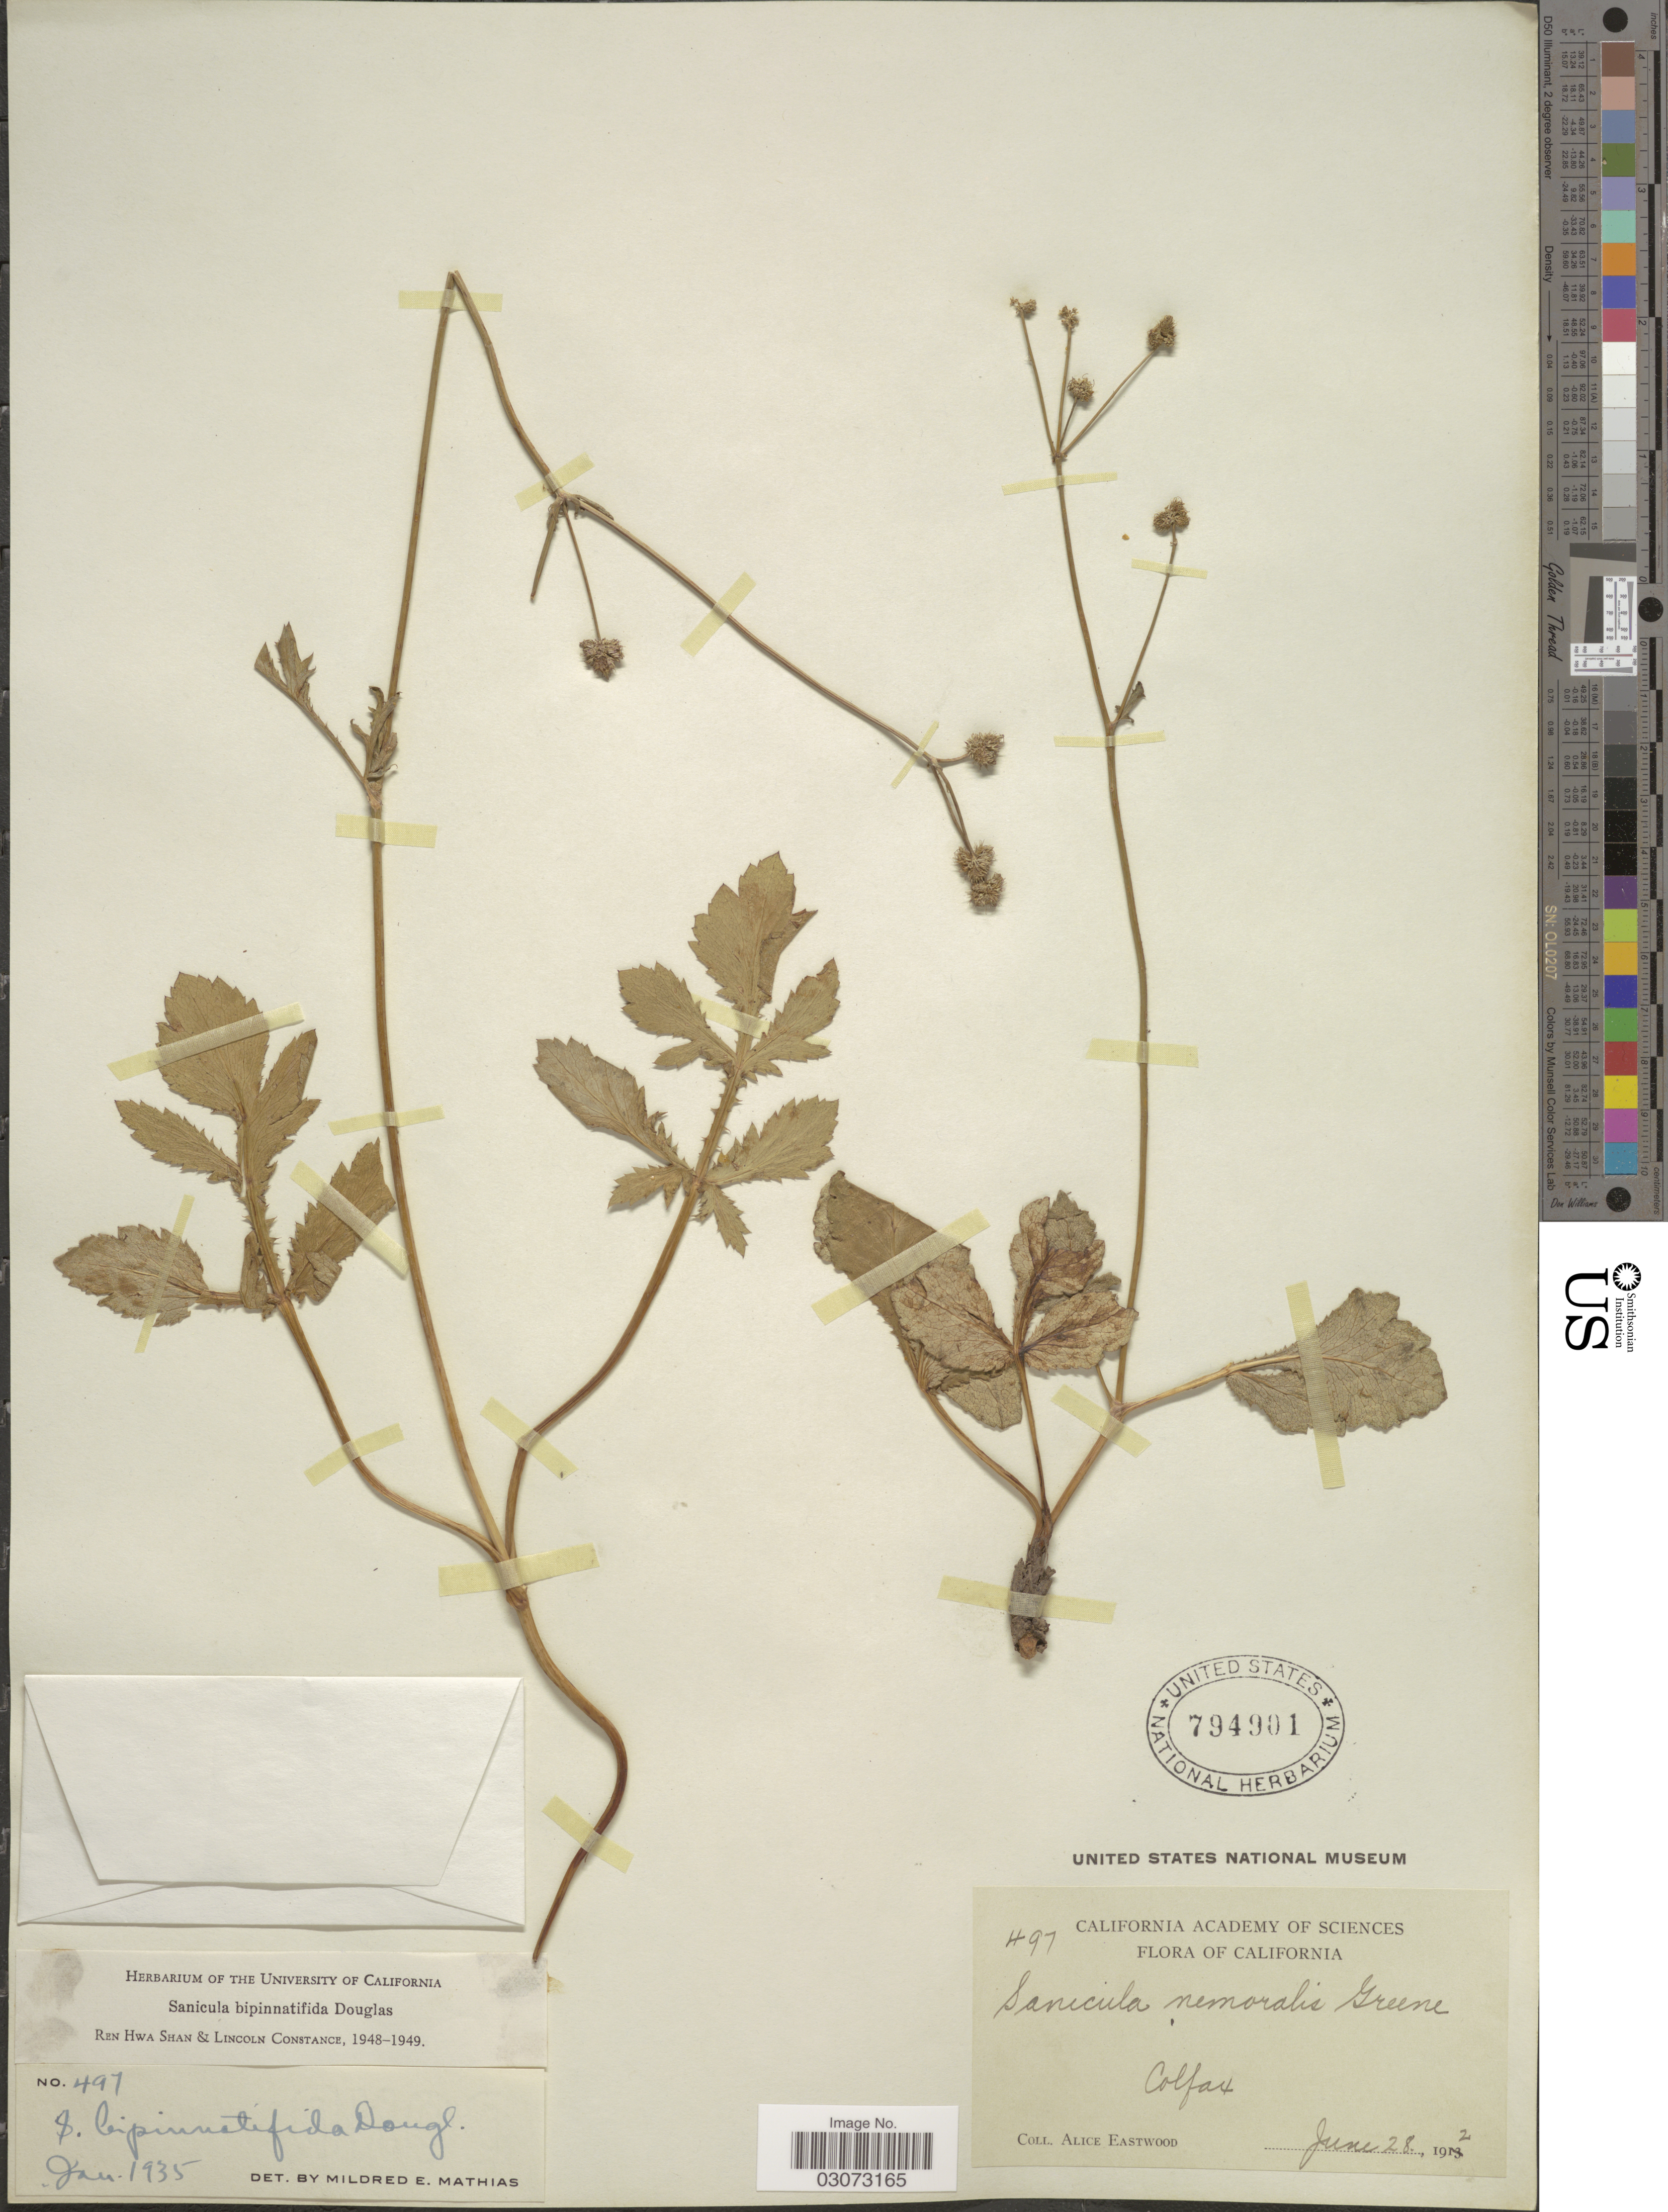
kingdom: Plantae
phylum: Tracheophyta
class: Magnoliopsida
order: Apiales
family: Apiaceae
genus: Sanicula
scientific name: Sanicula bipinnatifida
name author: Douglas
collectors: A. Eastwood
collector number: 497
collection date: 1912-06-28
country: United States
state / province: California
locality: Colfax.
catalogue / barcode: US 794901